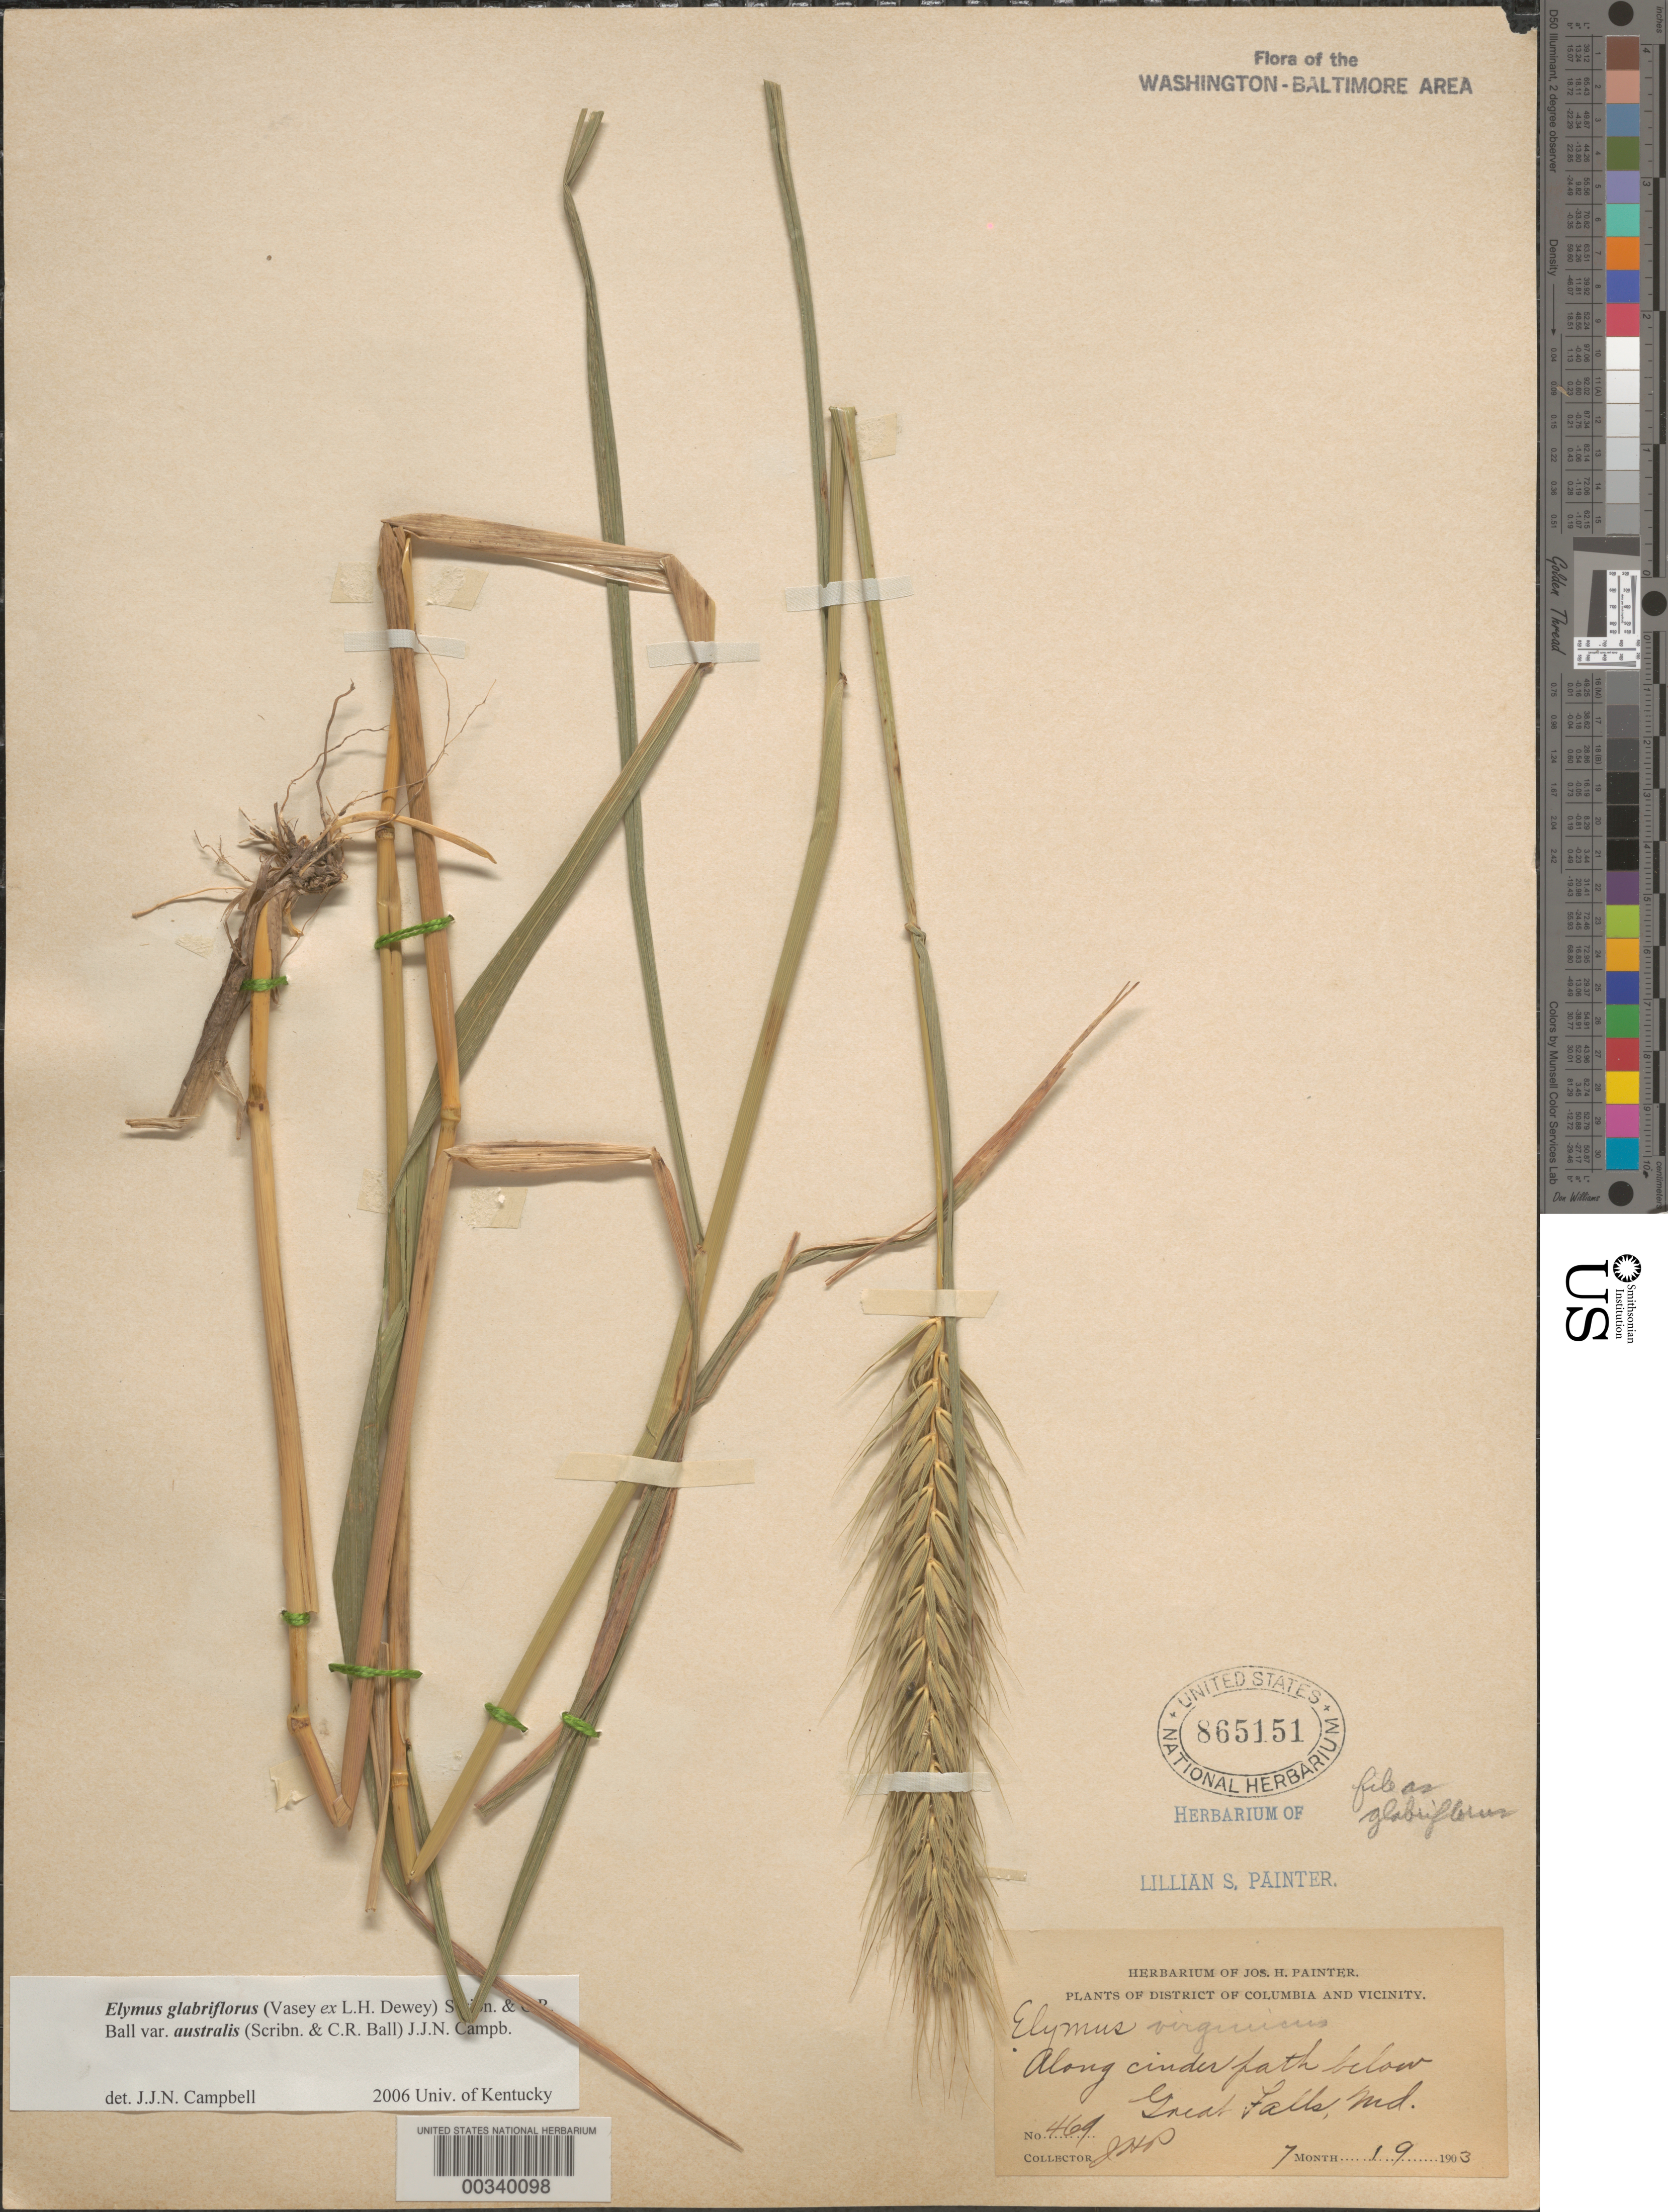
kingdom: Plantae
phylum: Tracheophyta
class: Liliopsida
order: Poales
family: Poaceae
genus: Elymus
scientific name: Elymus glabriflorus var. australis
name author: (Scribn. & C.R. Ball) J.J.N. Campb.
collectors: L. S. Painter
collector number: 469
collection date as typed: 19 Jul 1903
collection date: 1903-07-19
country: United States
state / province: Maryland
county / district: Montgomery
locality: Great Falls C. & O. Canal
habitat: Along cinder path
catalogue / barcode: US 865151